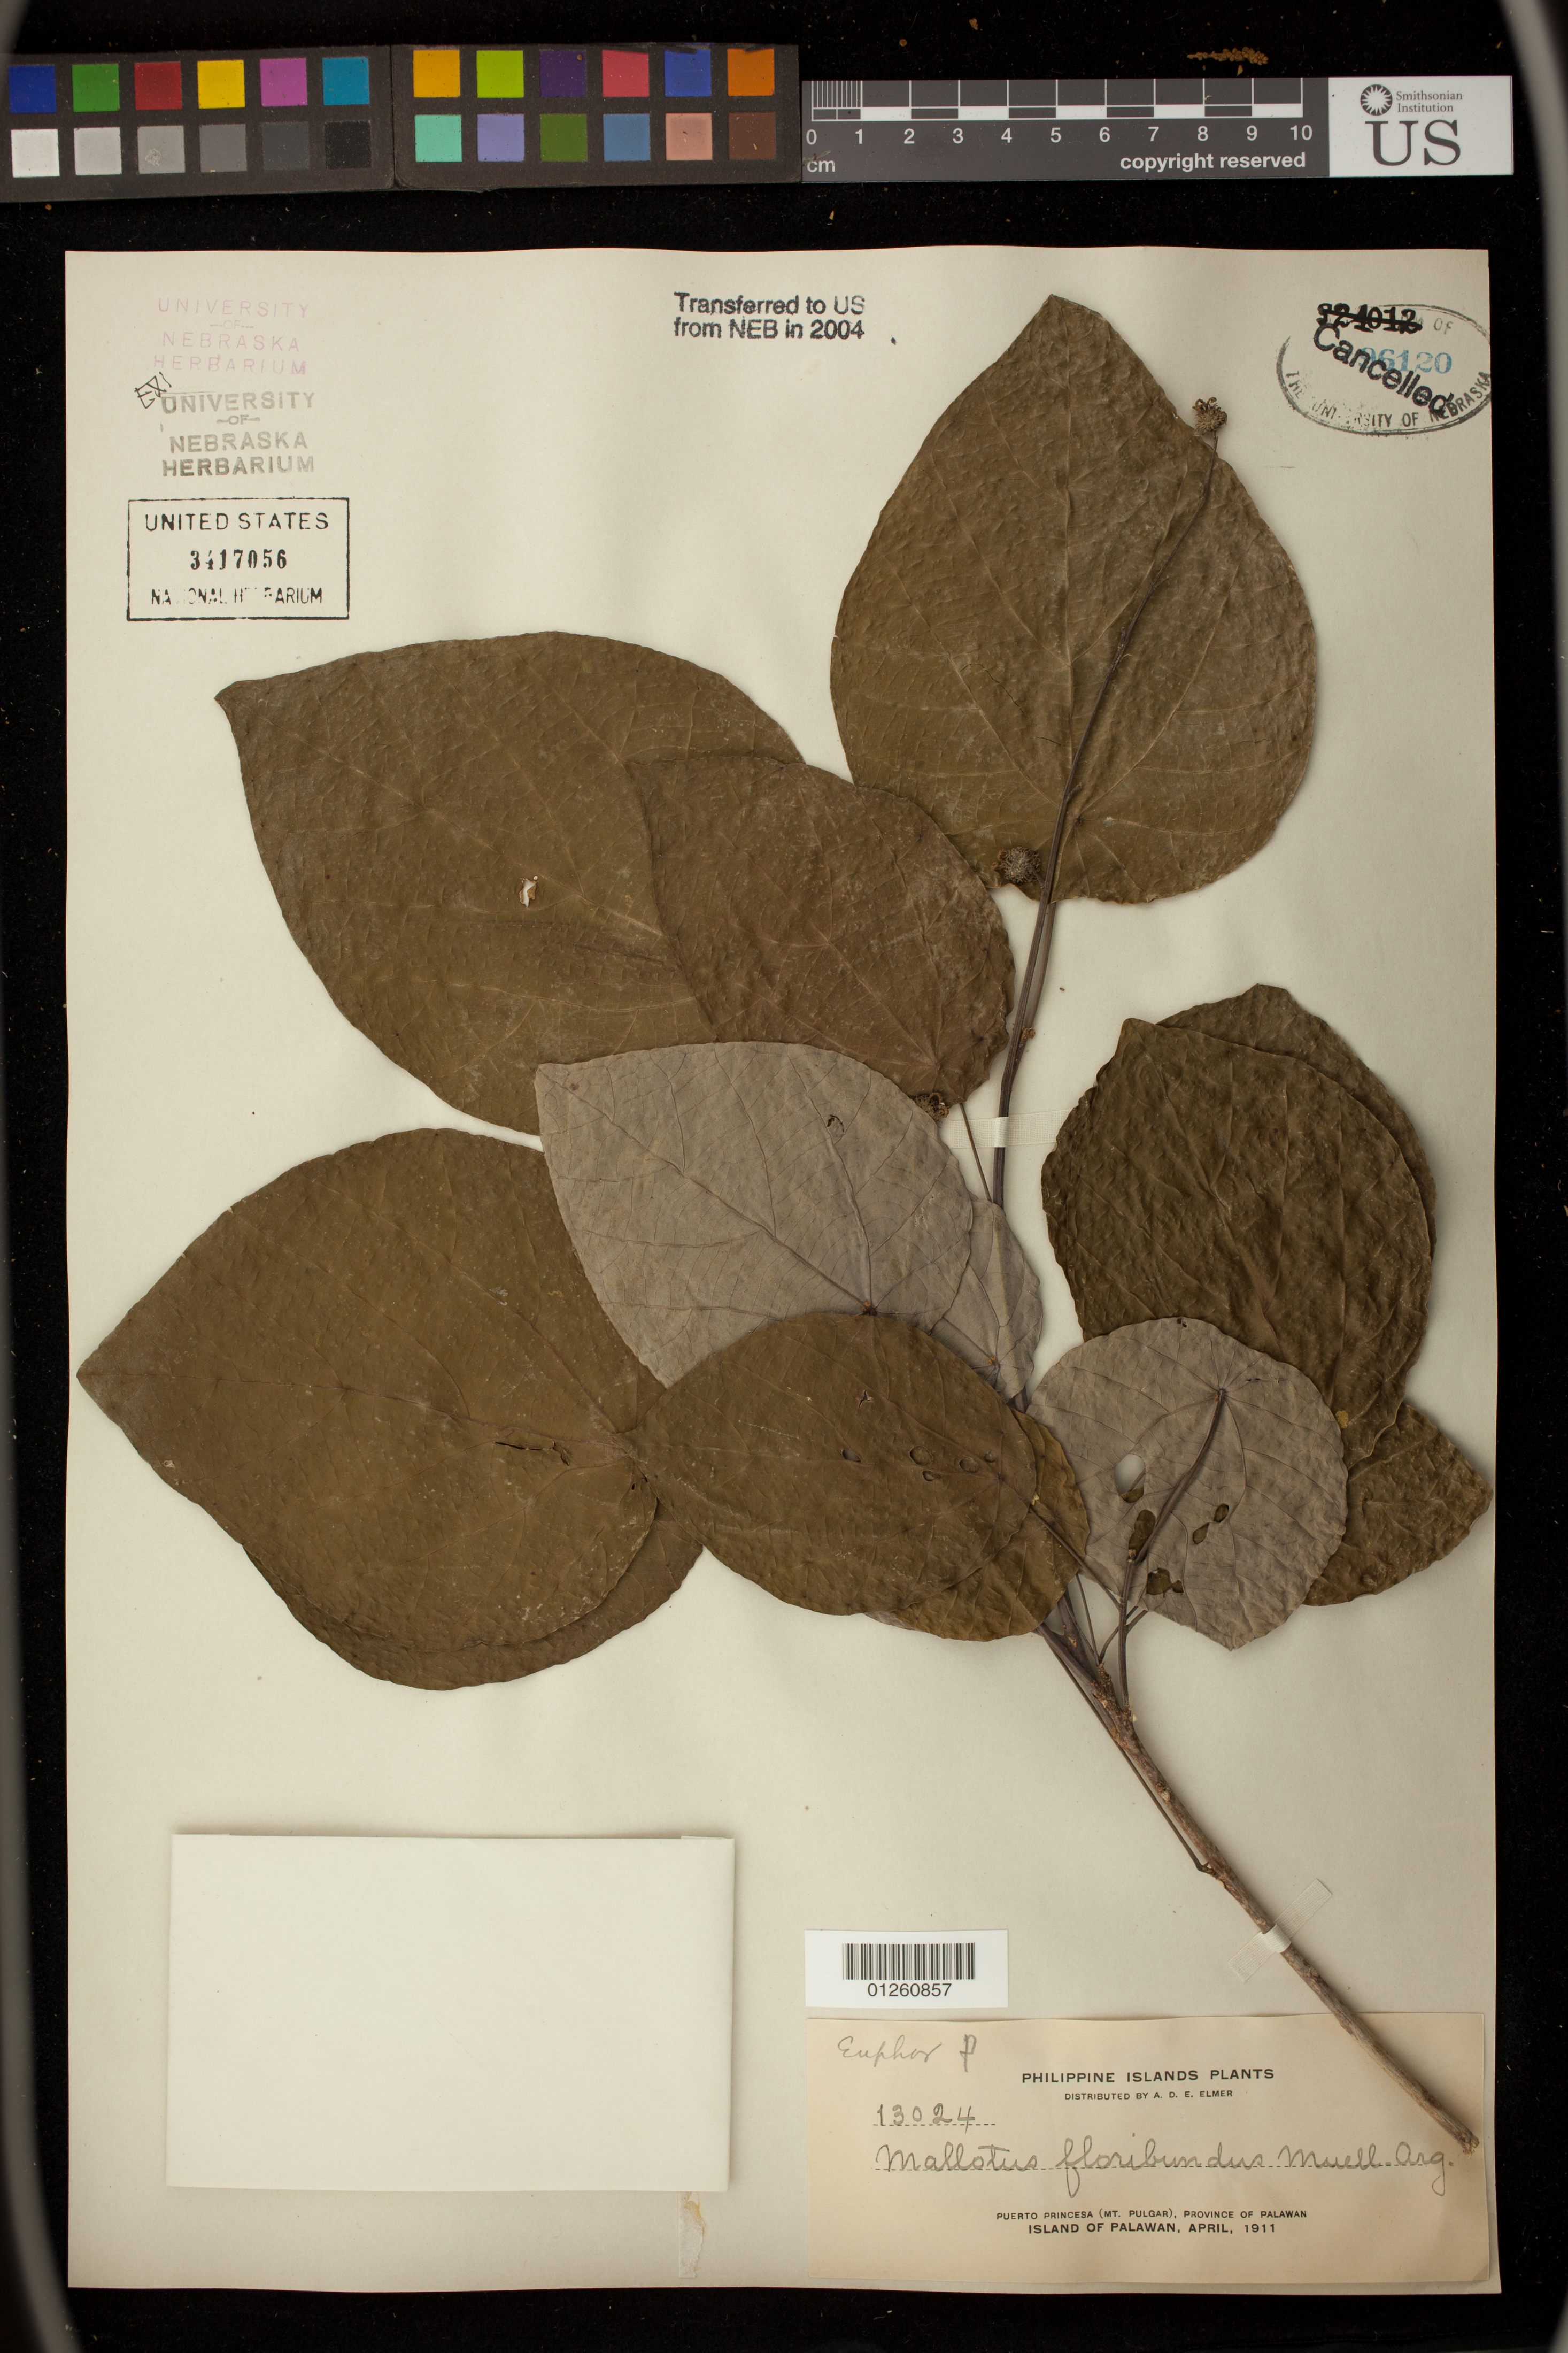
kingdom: Plantae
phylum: Tracheophyta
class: Magnoliopsida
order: Malpighiales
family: Euphorbiaceae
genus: Mallotus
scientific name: Mallotus floribundus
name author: (Blume) Müll. Arg.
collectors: A. D. E. Elmer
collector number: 13024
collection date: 1911-04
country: Philippines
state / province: Mimaropa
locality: Puerto Princesa (Mt. Pulgar), Province of Palawan, Island of Palawan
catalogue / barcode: US 3417056